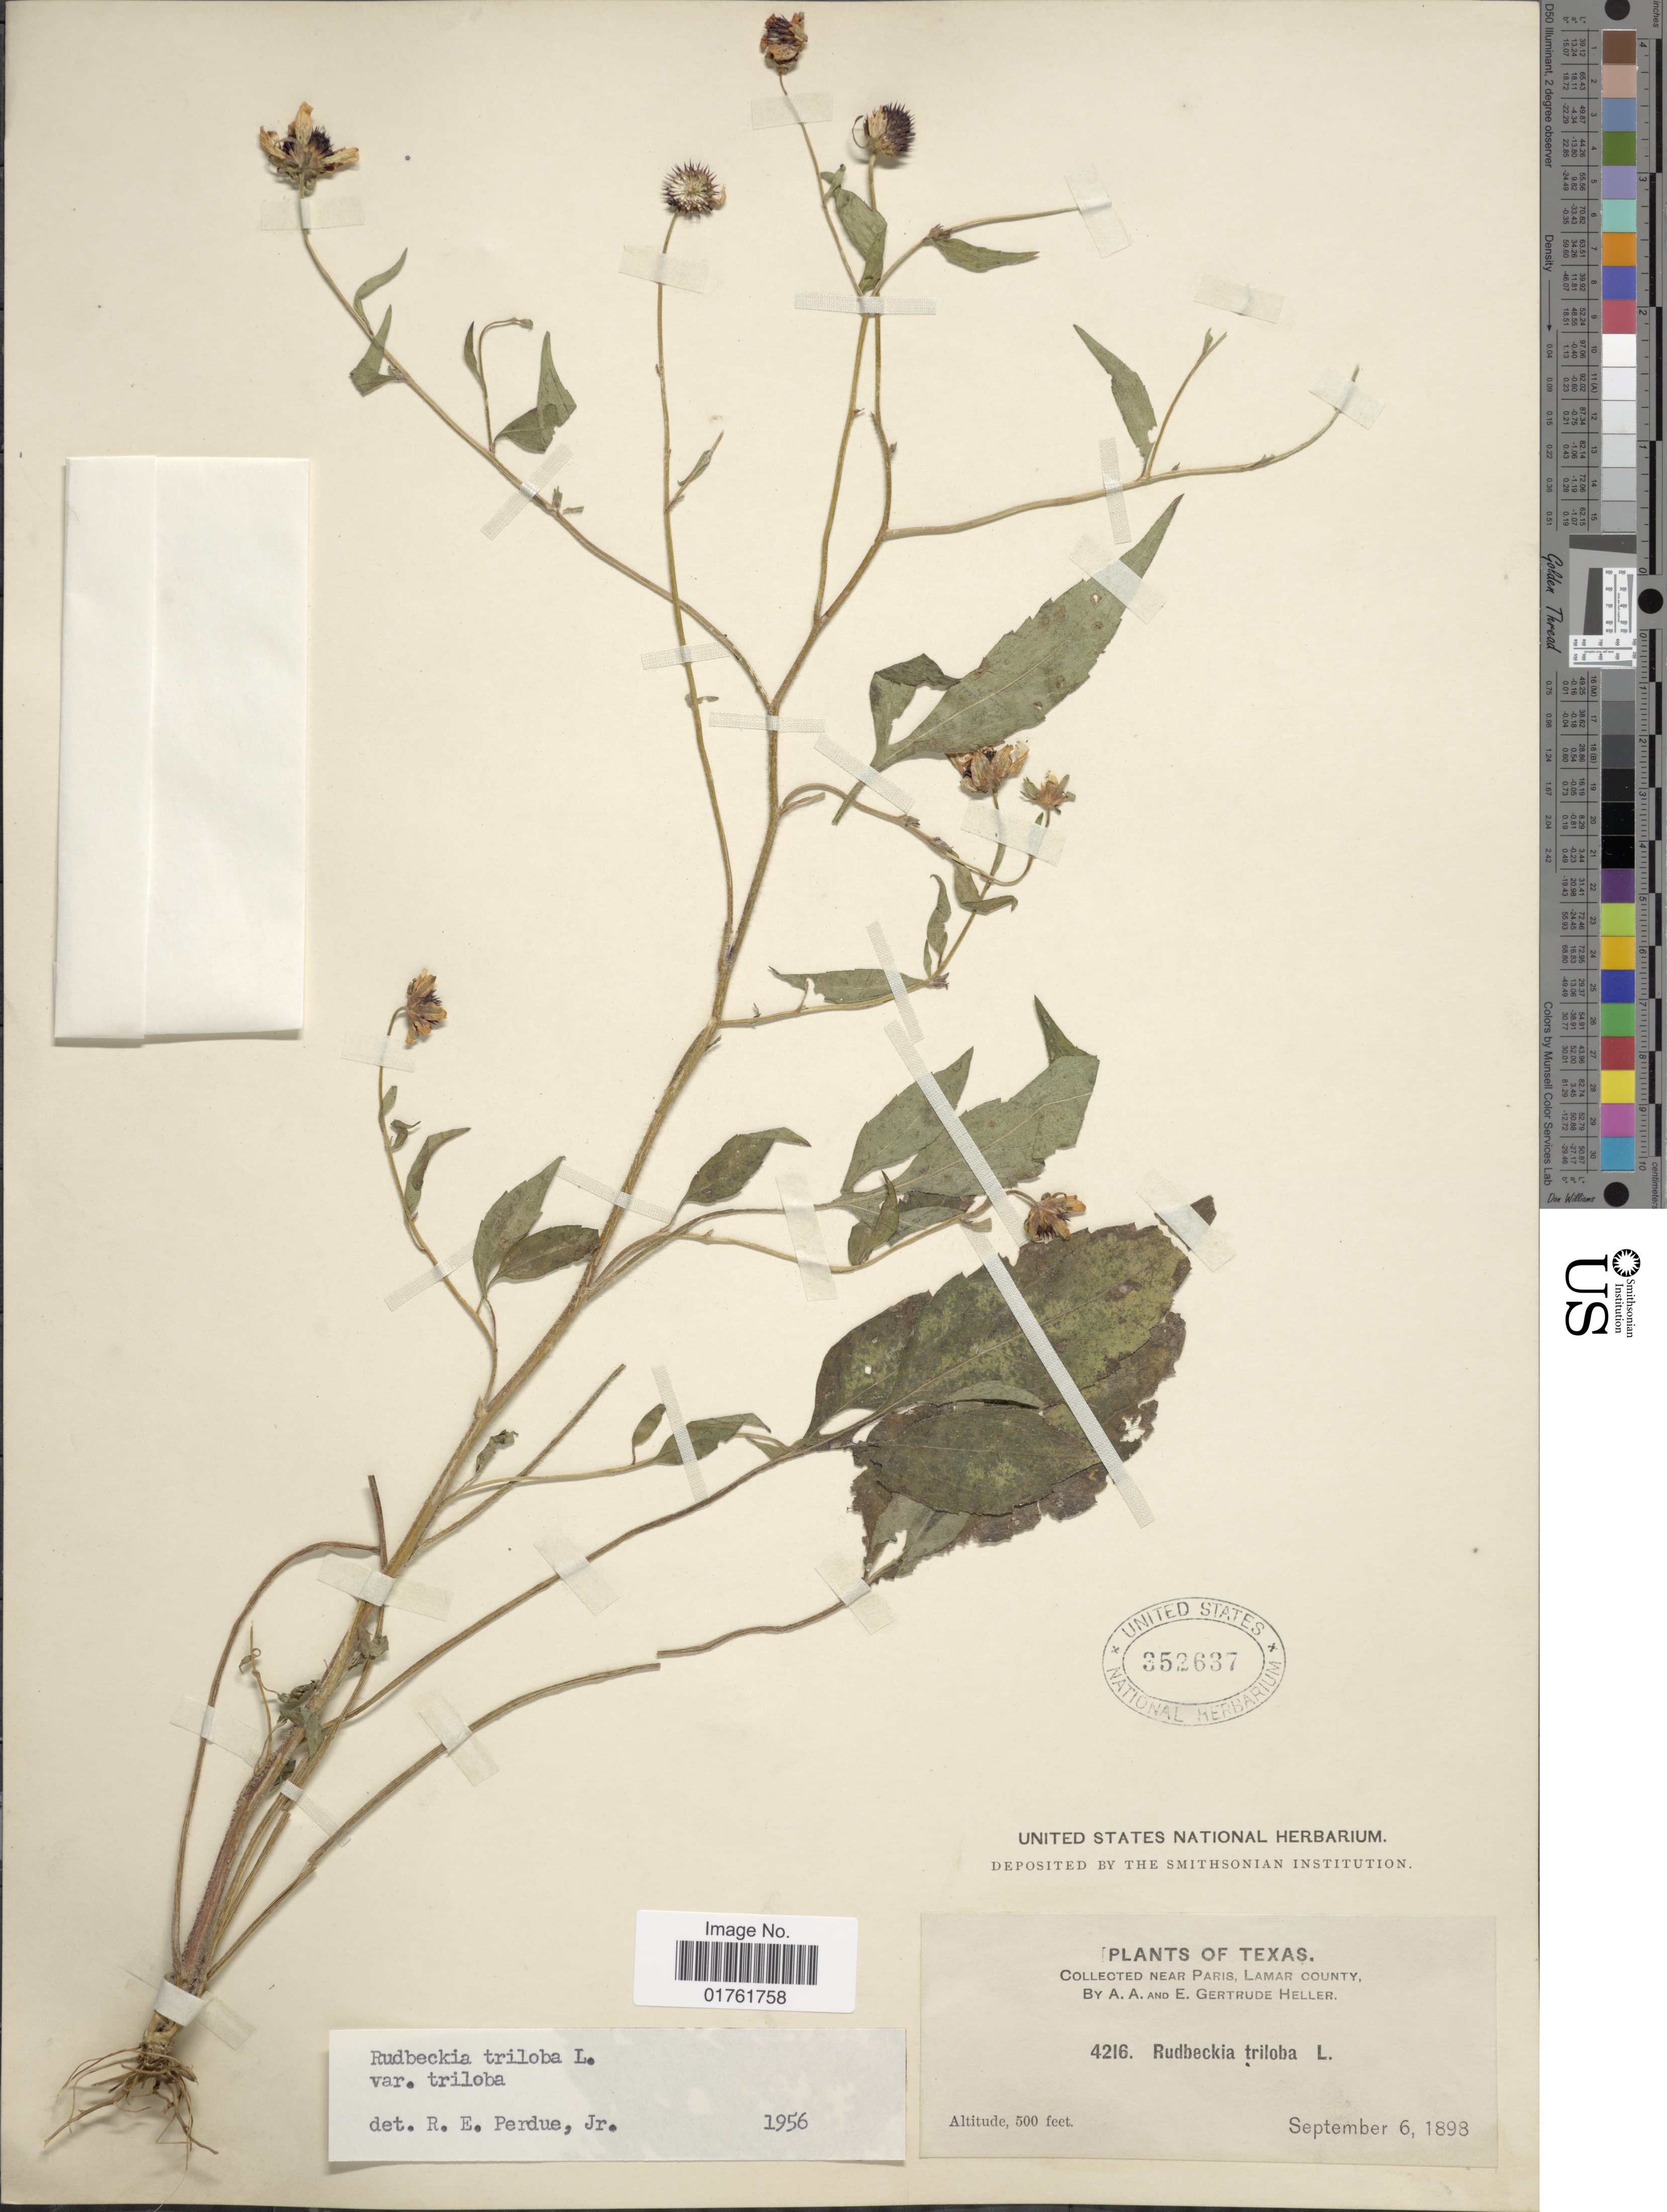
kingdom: Plantae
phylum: Tracheophyta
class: Magnoliopsida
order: Asterales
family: Asteraceae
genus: Rudbeckia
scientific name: Rudbeckia triloba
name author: L.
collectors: A. A. Heller & E. G. Heller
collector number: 4216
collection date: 1898-09-06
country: United States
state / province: Texas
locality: Near Paris, Lamar County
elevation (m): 152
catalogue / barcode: US 352637